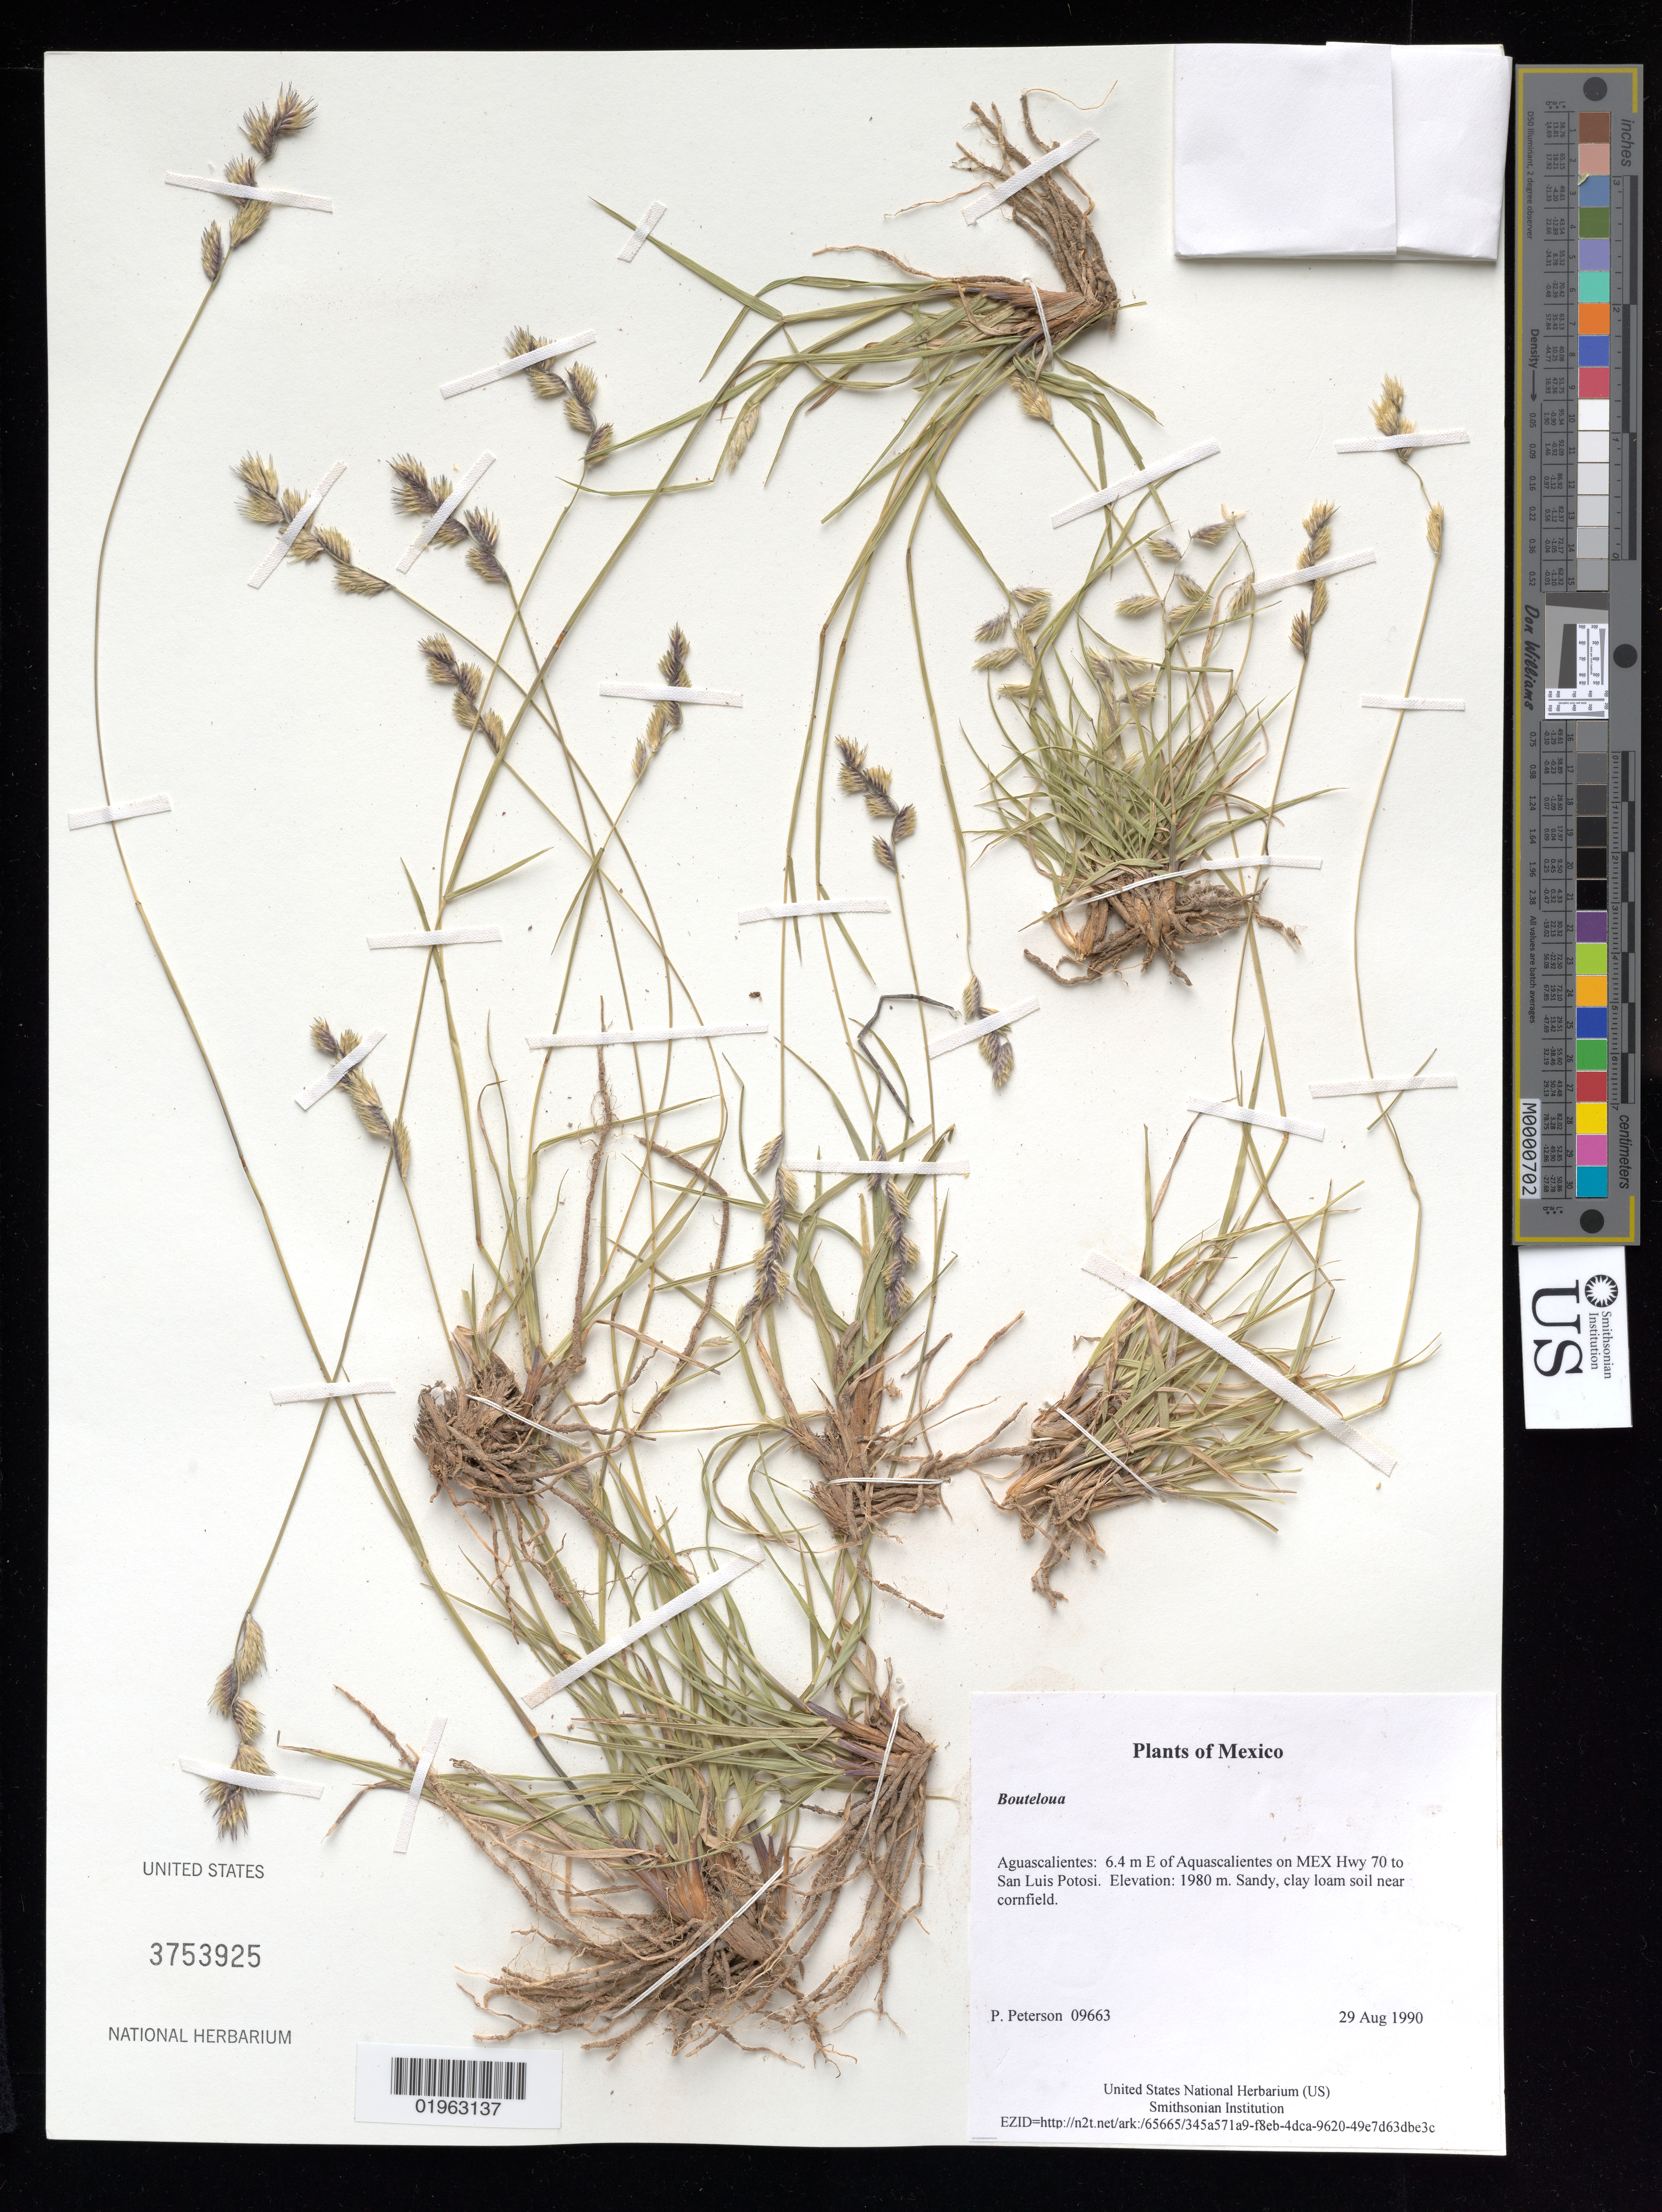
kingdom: Plantae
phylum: Tracheophyta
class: Liliopsida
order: Poales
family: Poaceae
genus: Bouteloua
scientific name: Bouteloua sp.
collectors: P. M. Peterson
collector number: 09663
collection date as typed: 29 Aug 1990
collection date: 1990-08-29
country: Mexico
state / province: Aguascalientes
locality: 6.4 m E of Aquascalientes on MEX Hwy 70 to San Luis Potosi.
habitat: Sandy, clay loam soil near cornfield.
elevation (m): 1980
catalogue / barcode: US 3753925